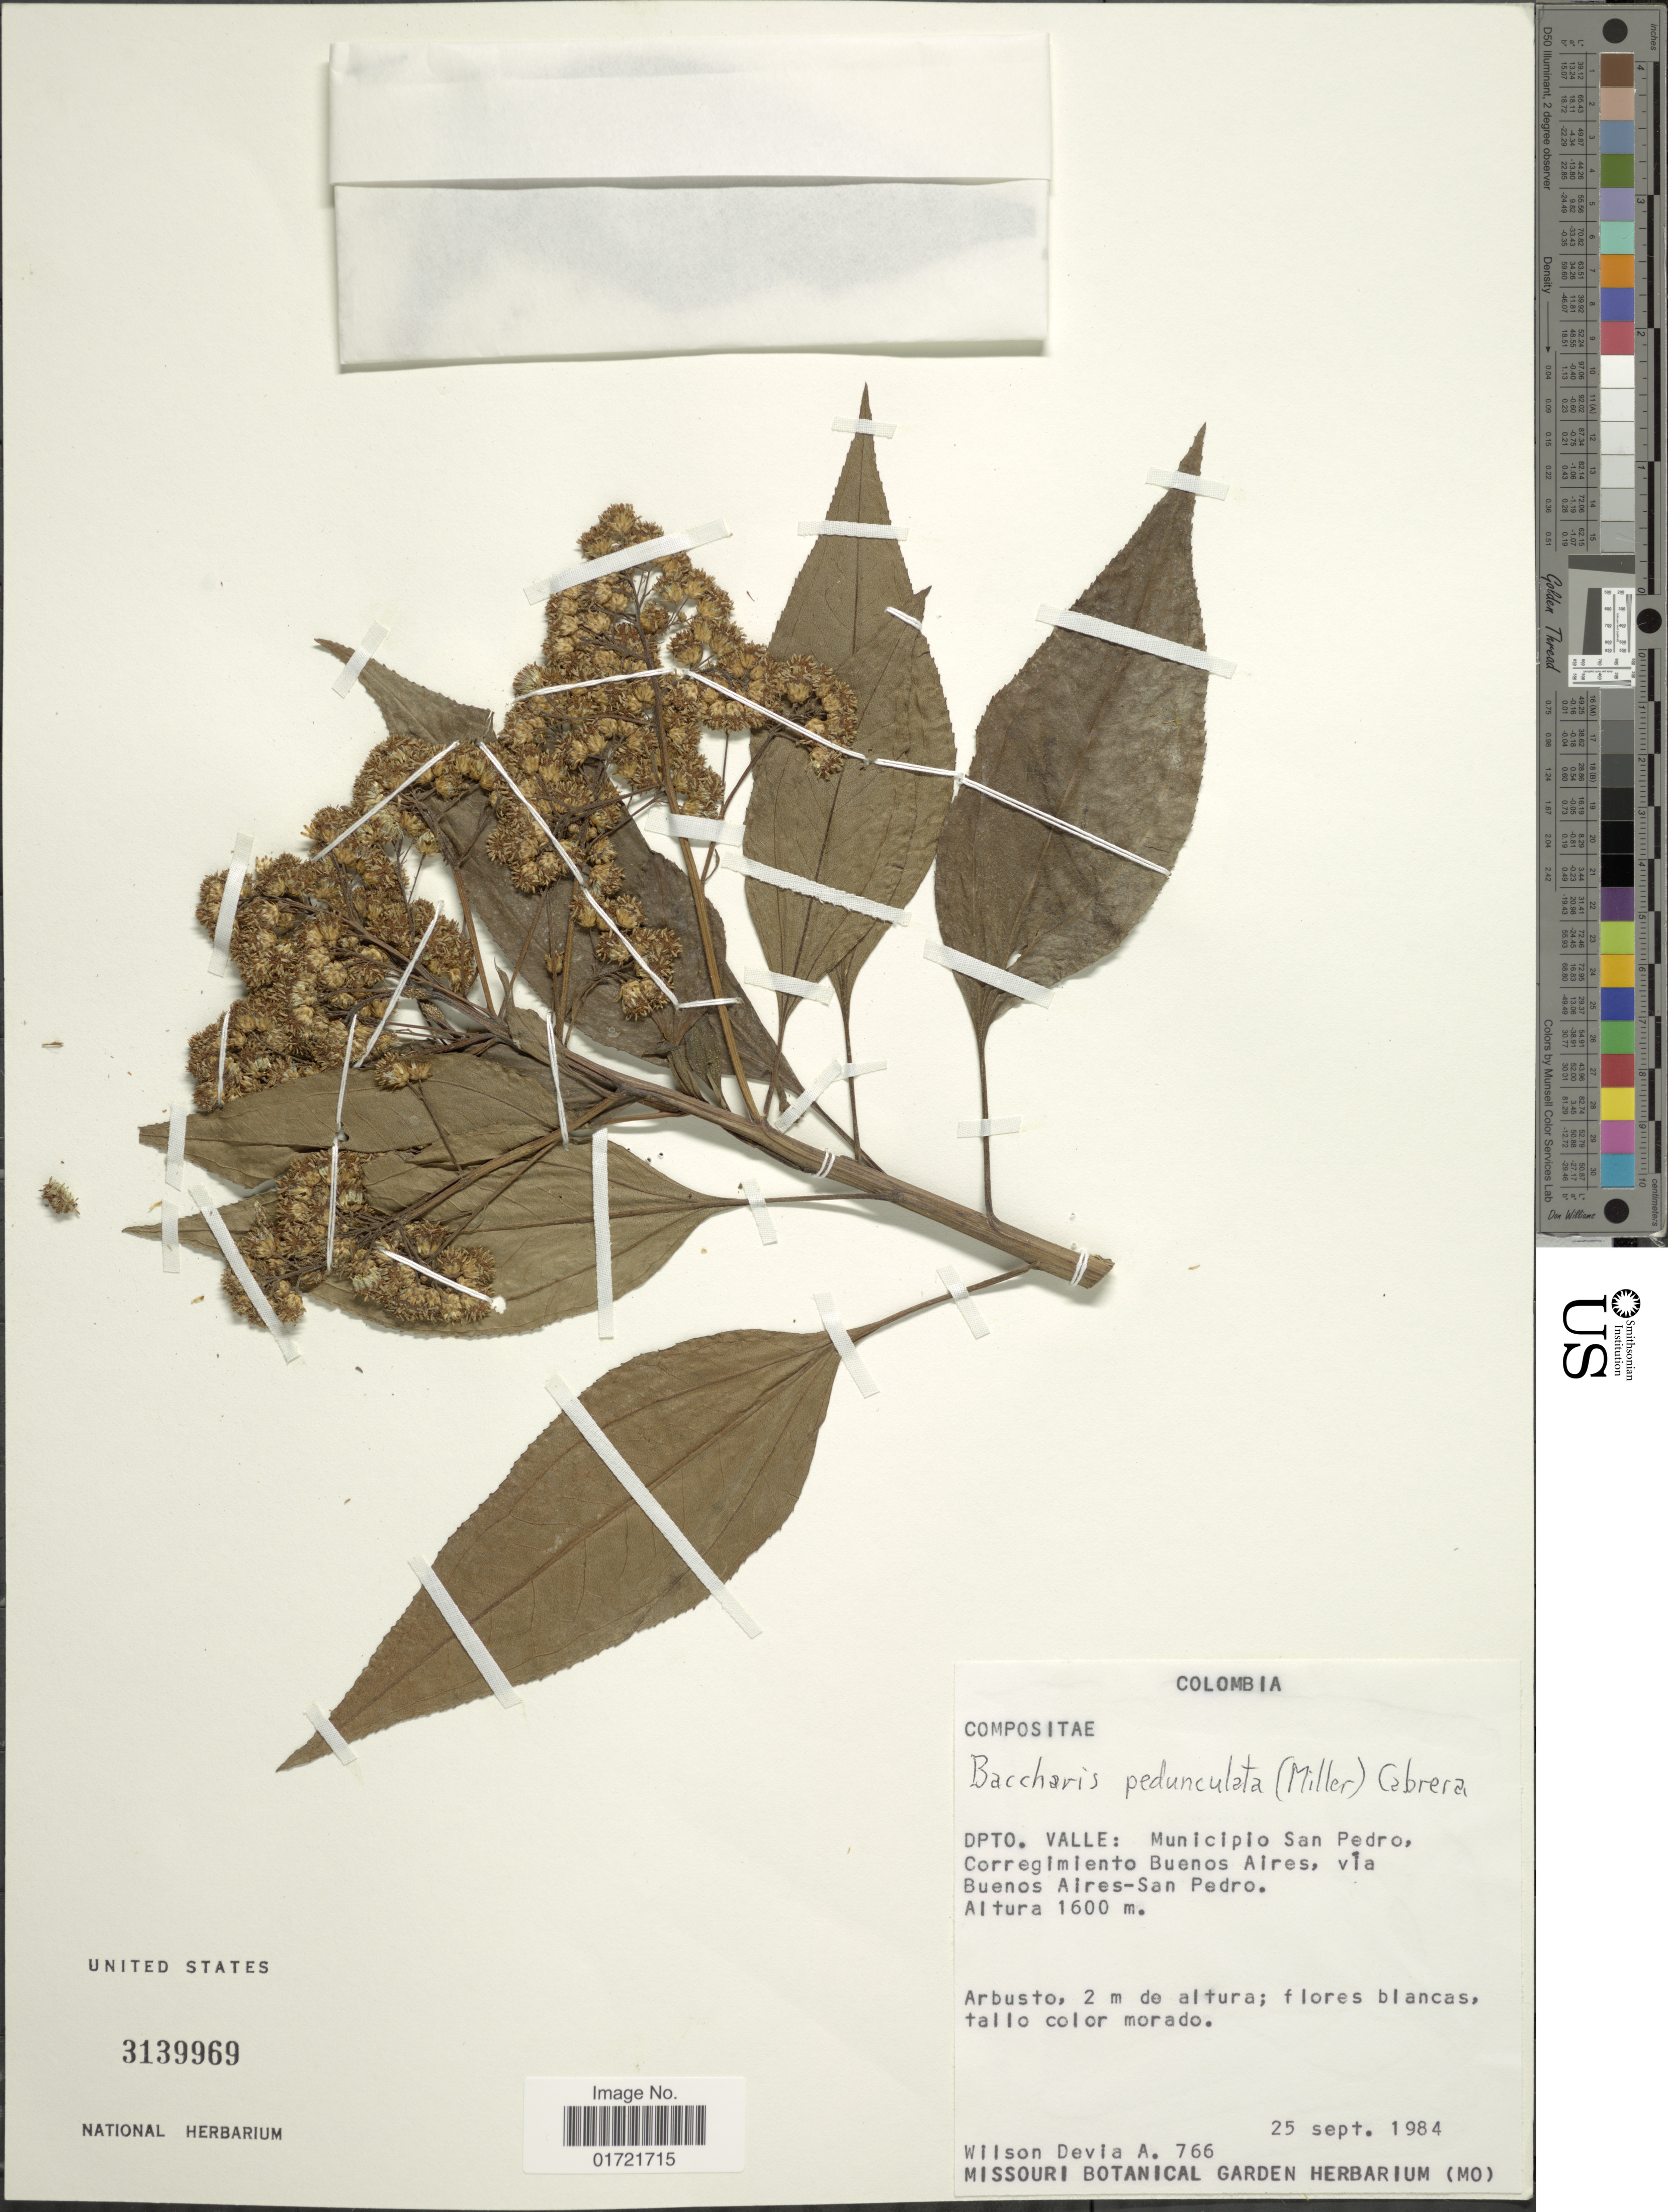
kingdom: Plantae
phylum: Tracheophyta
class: Magnoliopsida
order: Asterales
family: Asteraceae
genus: Baccharis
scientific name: Baccharis sp.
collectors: W. Devia A.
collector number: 766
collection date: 1984-09-25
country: Colombia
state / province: Valle del Cauca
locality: Dpto. Valle: Municipio San Pedro, Corregimiento Buenos Aires, via BUenos Aires-San Pedro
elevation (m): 1600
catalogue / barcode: US 3139969